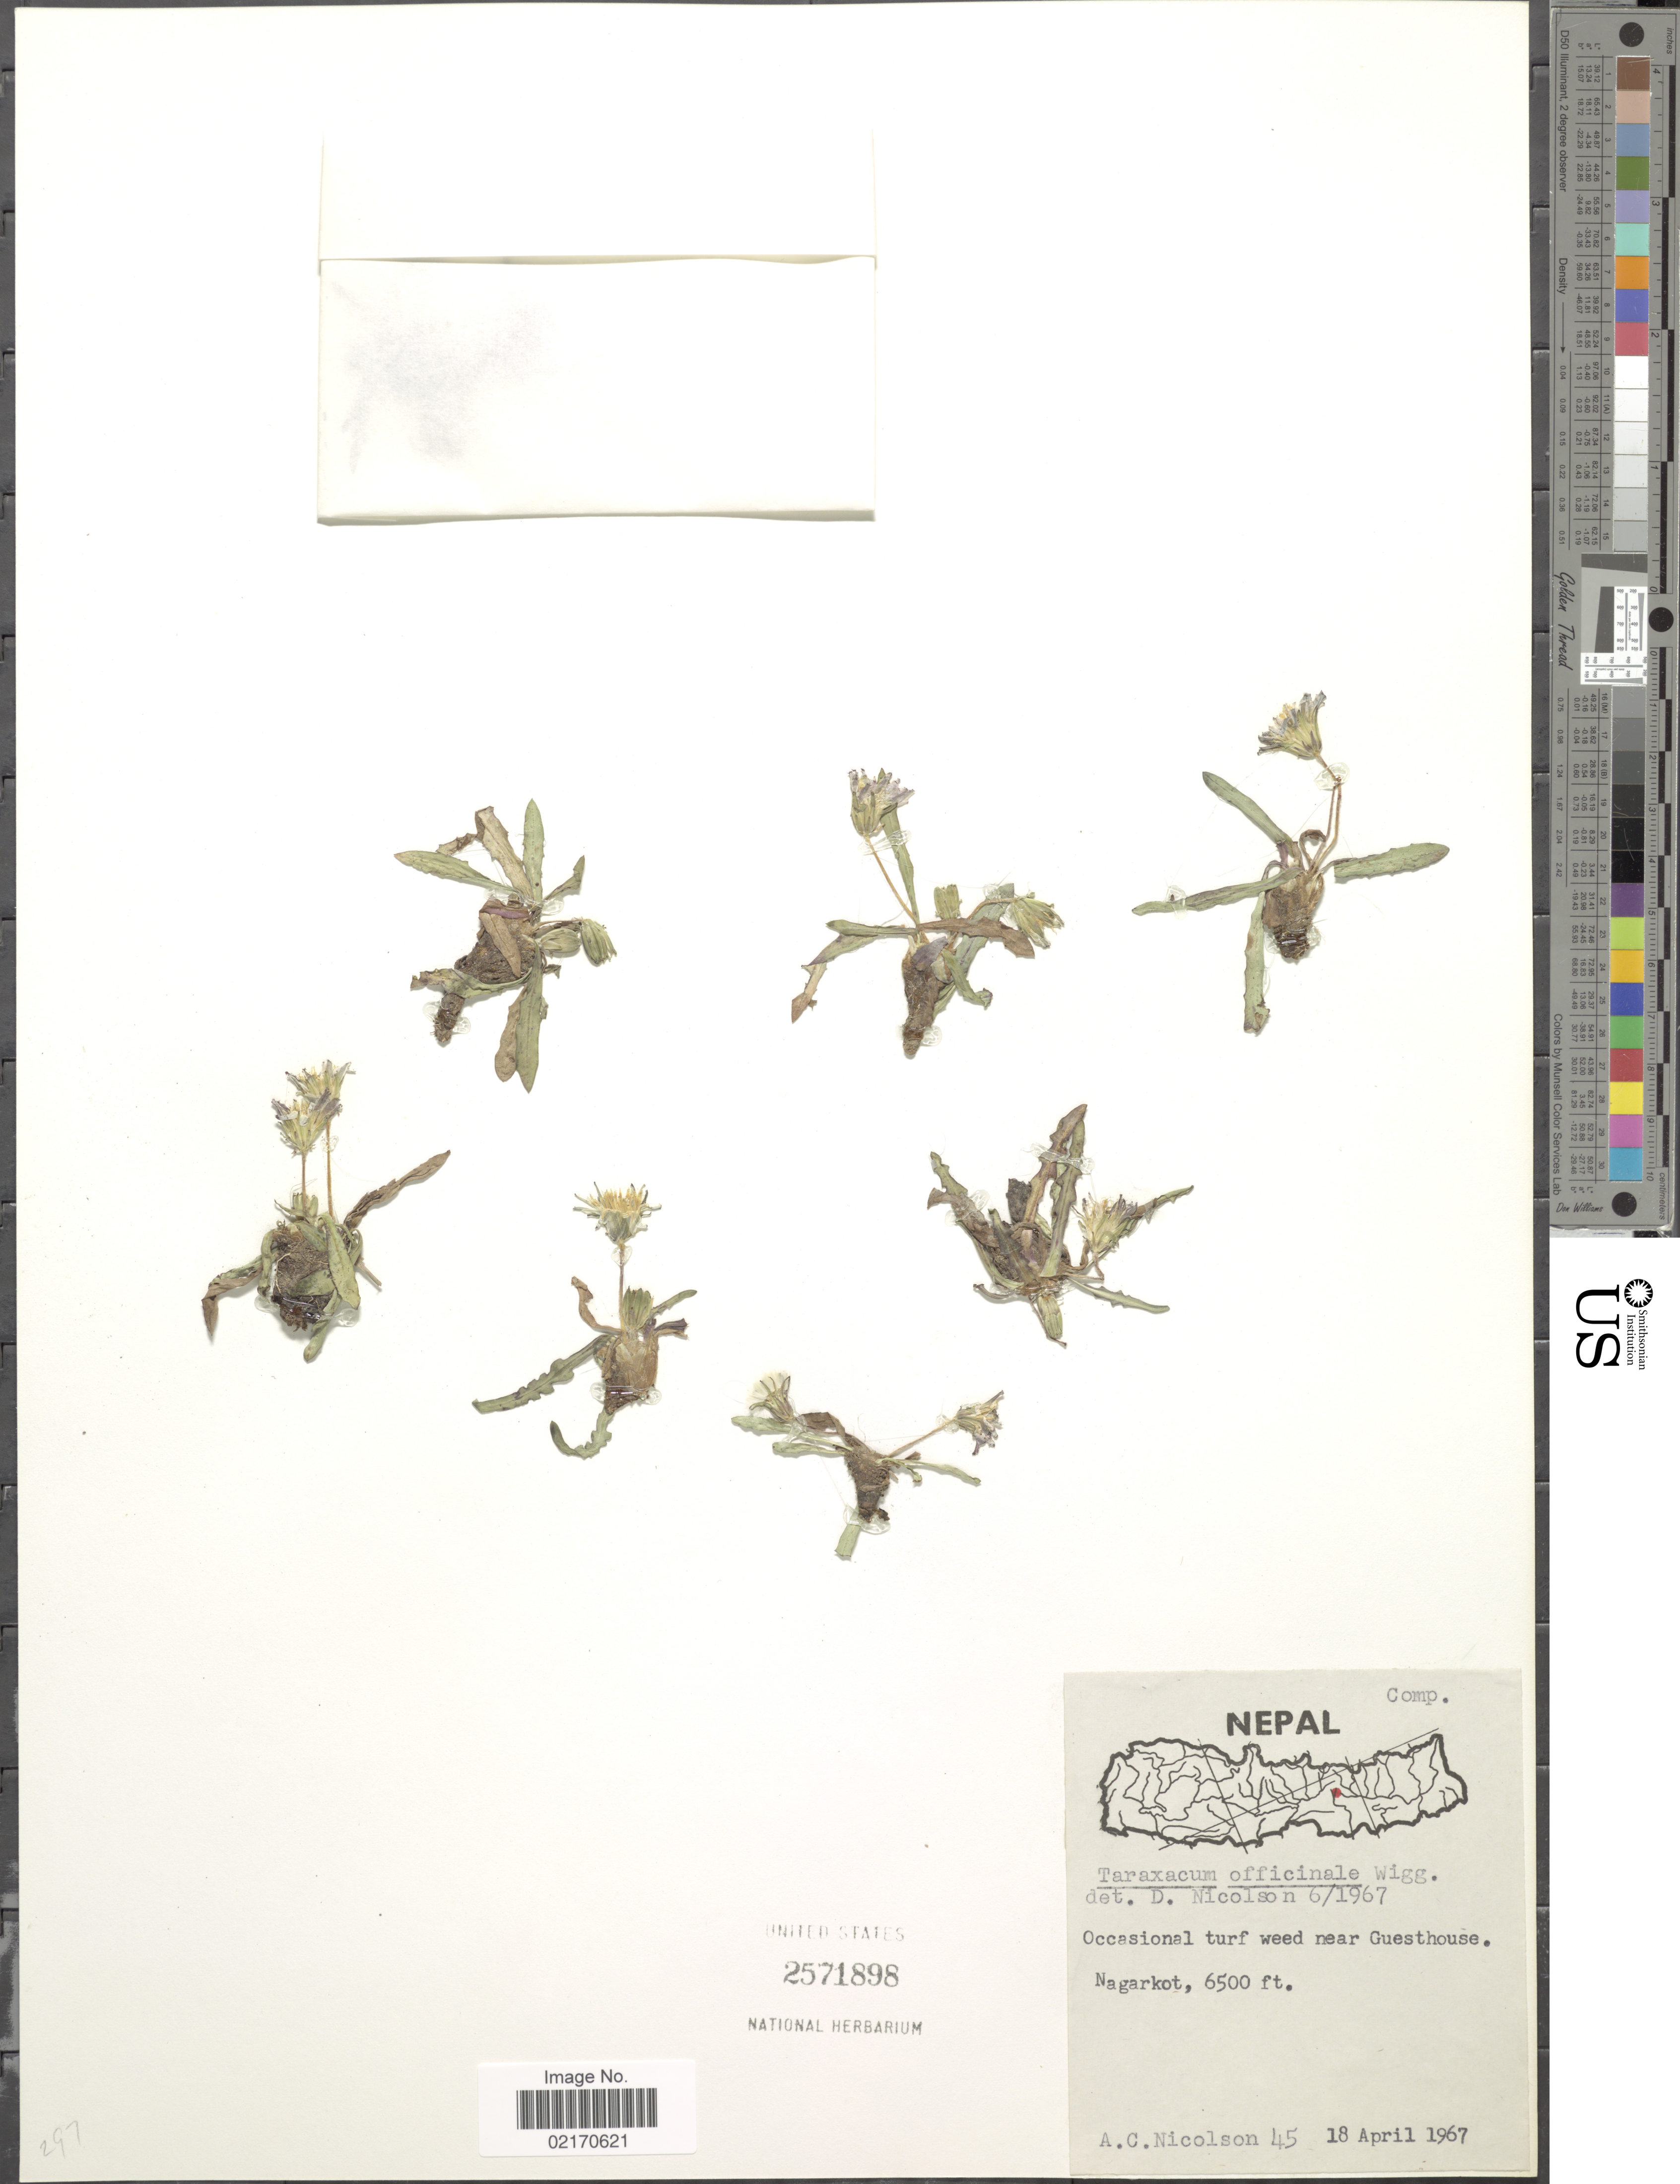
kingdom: Plantae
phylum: Tracheophyta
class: Magnoliopsida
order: Asterales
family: Asteraceae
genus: Taraxacum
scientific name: Taraxacum officinale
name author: G.H. Weber ex F.H. Wigg.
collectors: A. C. Nicolson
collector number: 45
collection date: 1967-04-18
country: Nepal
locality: Nagarkot, occasional turf weed near Guesthouse.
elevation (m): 1981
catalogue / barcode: US 2571898